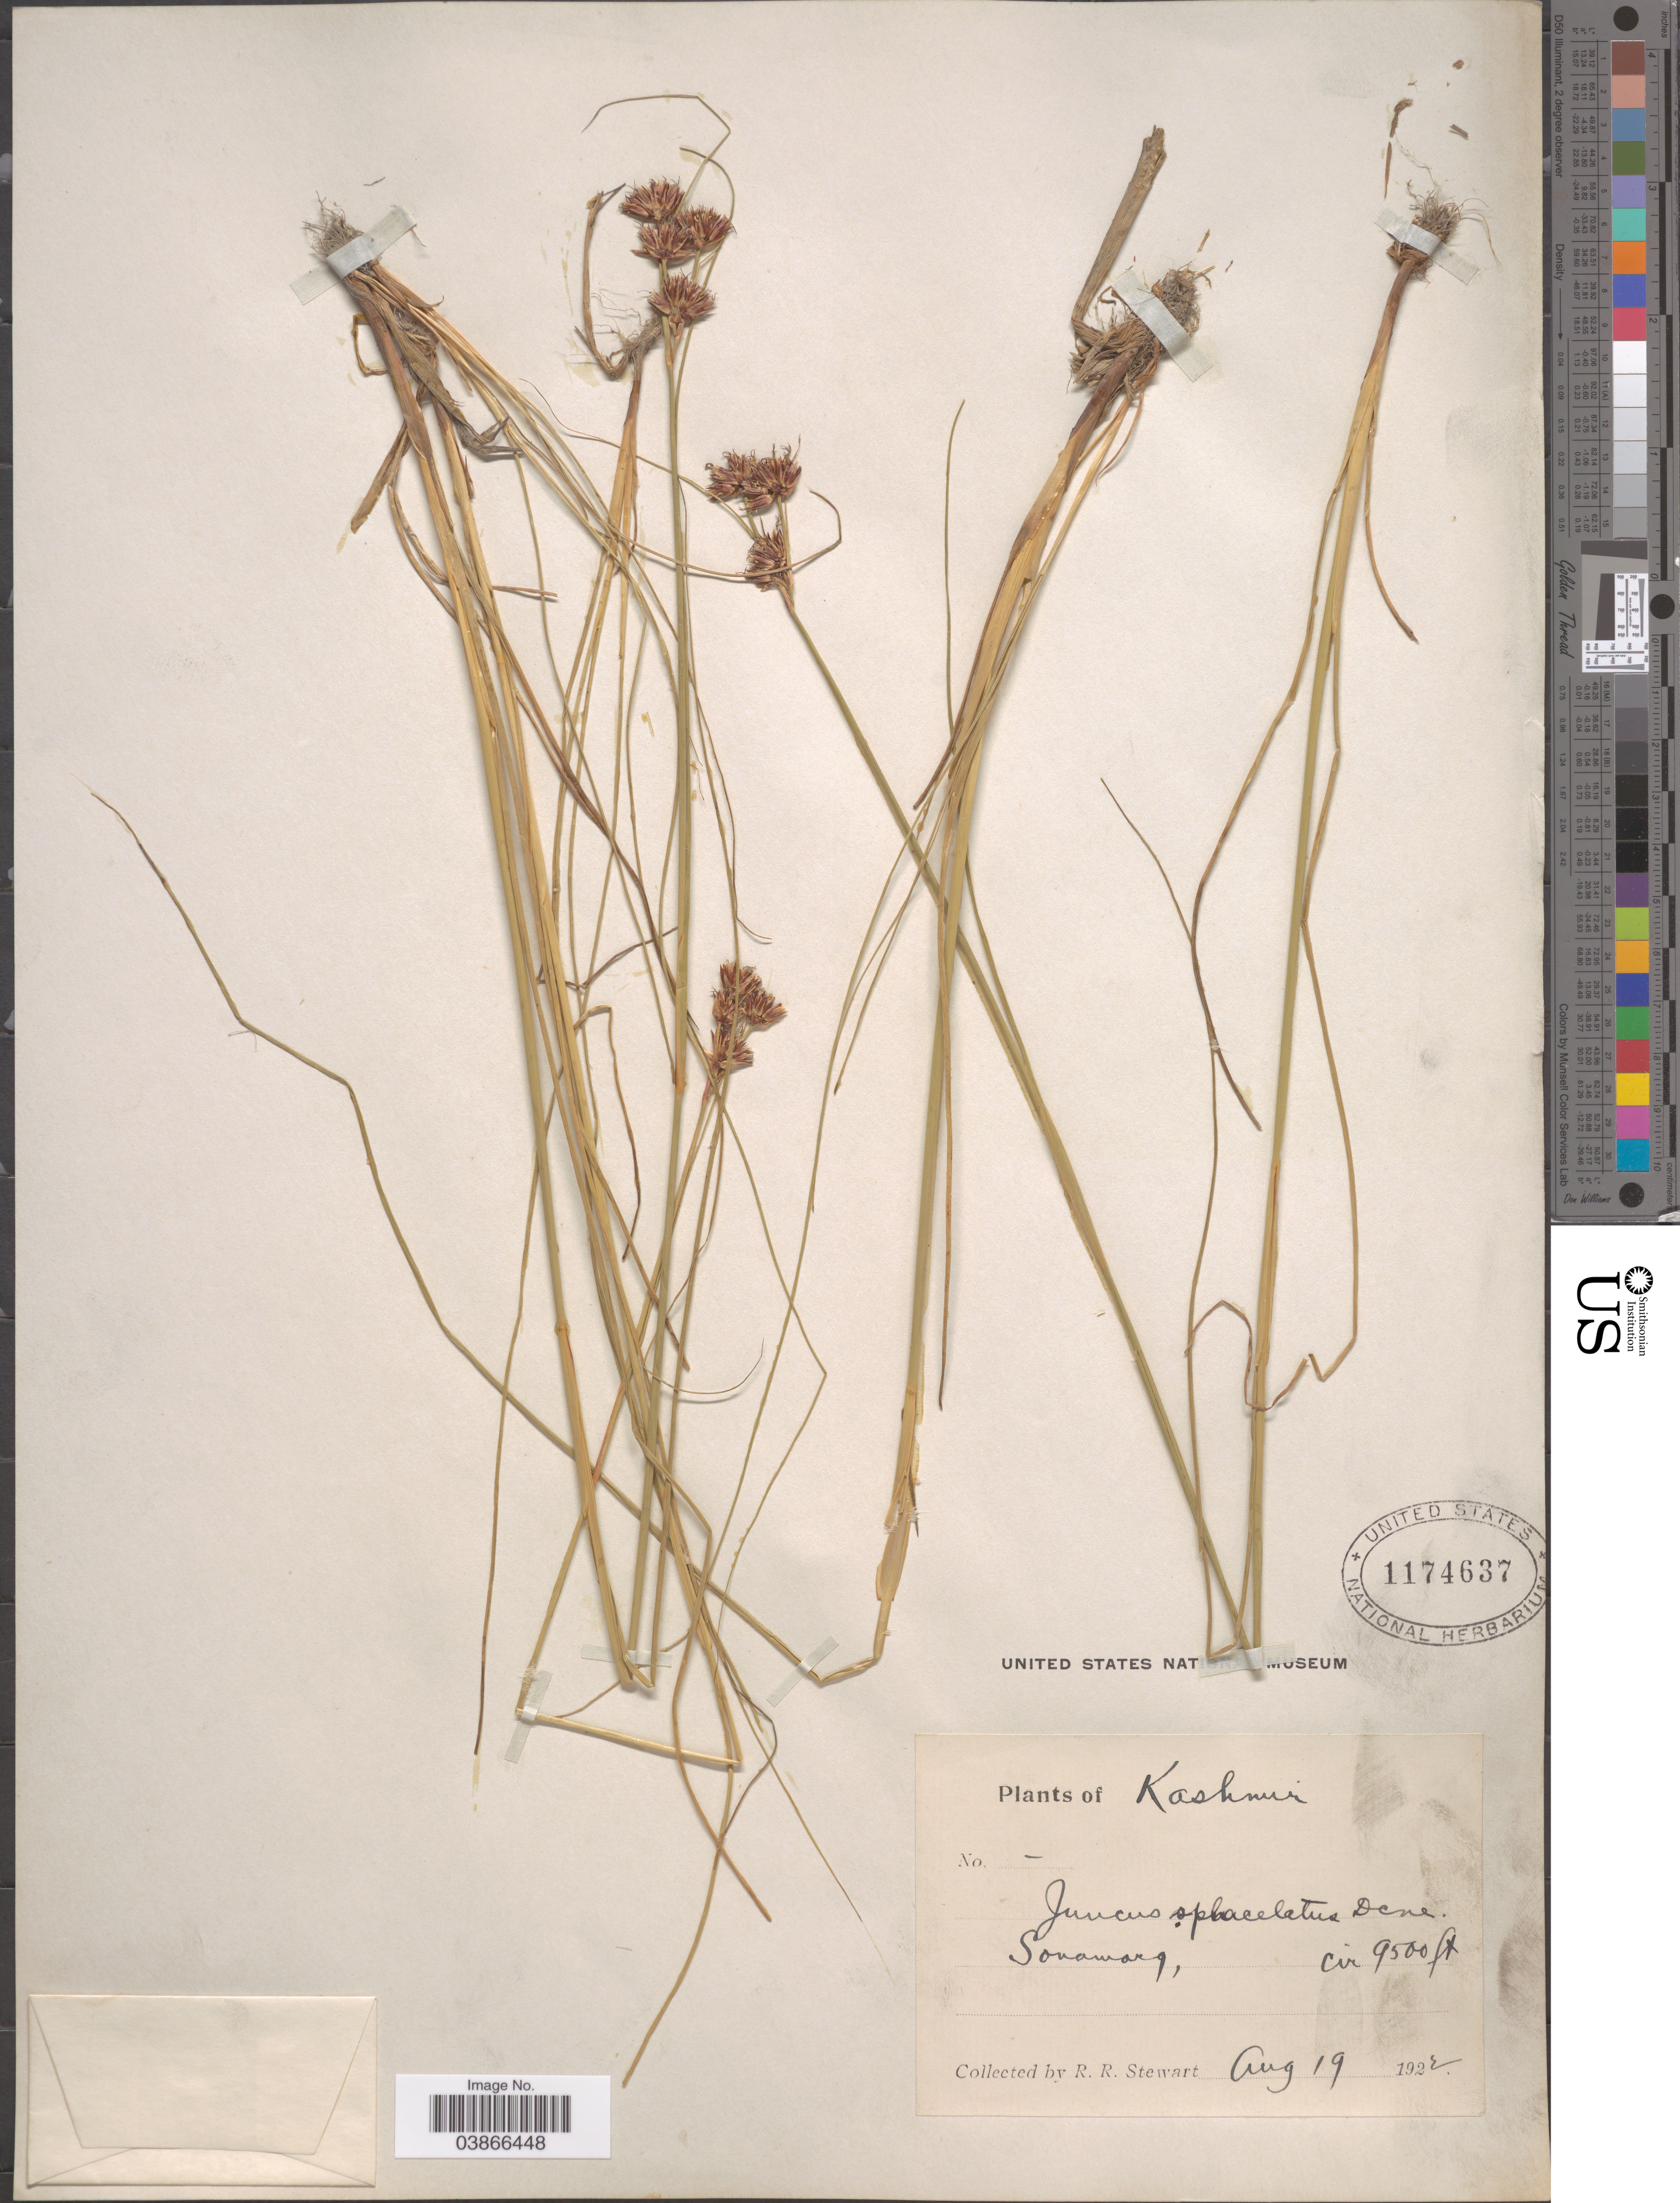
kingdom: Plantae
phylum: Tracheophyta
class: Liliopsida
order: Poales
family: Juncaceae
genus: Juncus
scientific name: Juncus sphacelatus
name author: Decne.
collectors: R. Stewart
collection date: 1922-08-19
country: India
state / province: Jammu and Kashmir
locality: Kashmir. Sonamarg.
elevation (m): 2896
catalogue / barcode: US 1174637